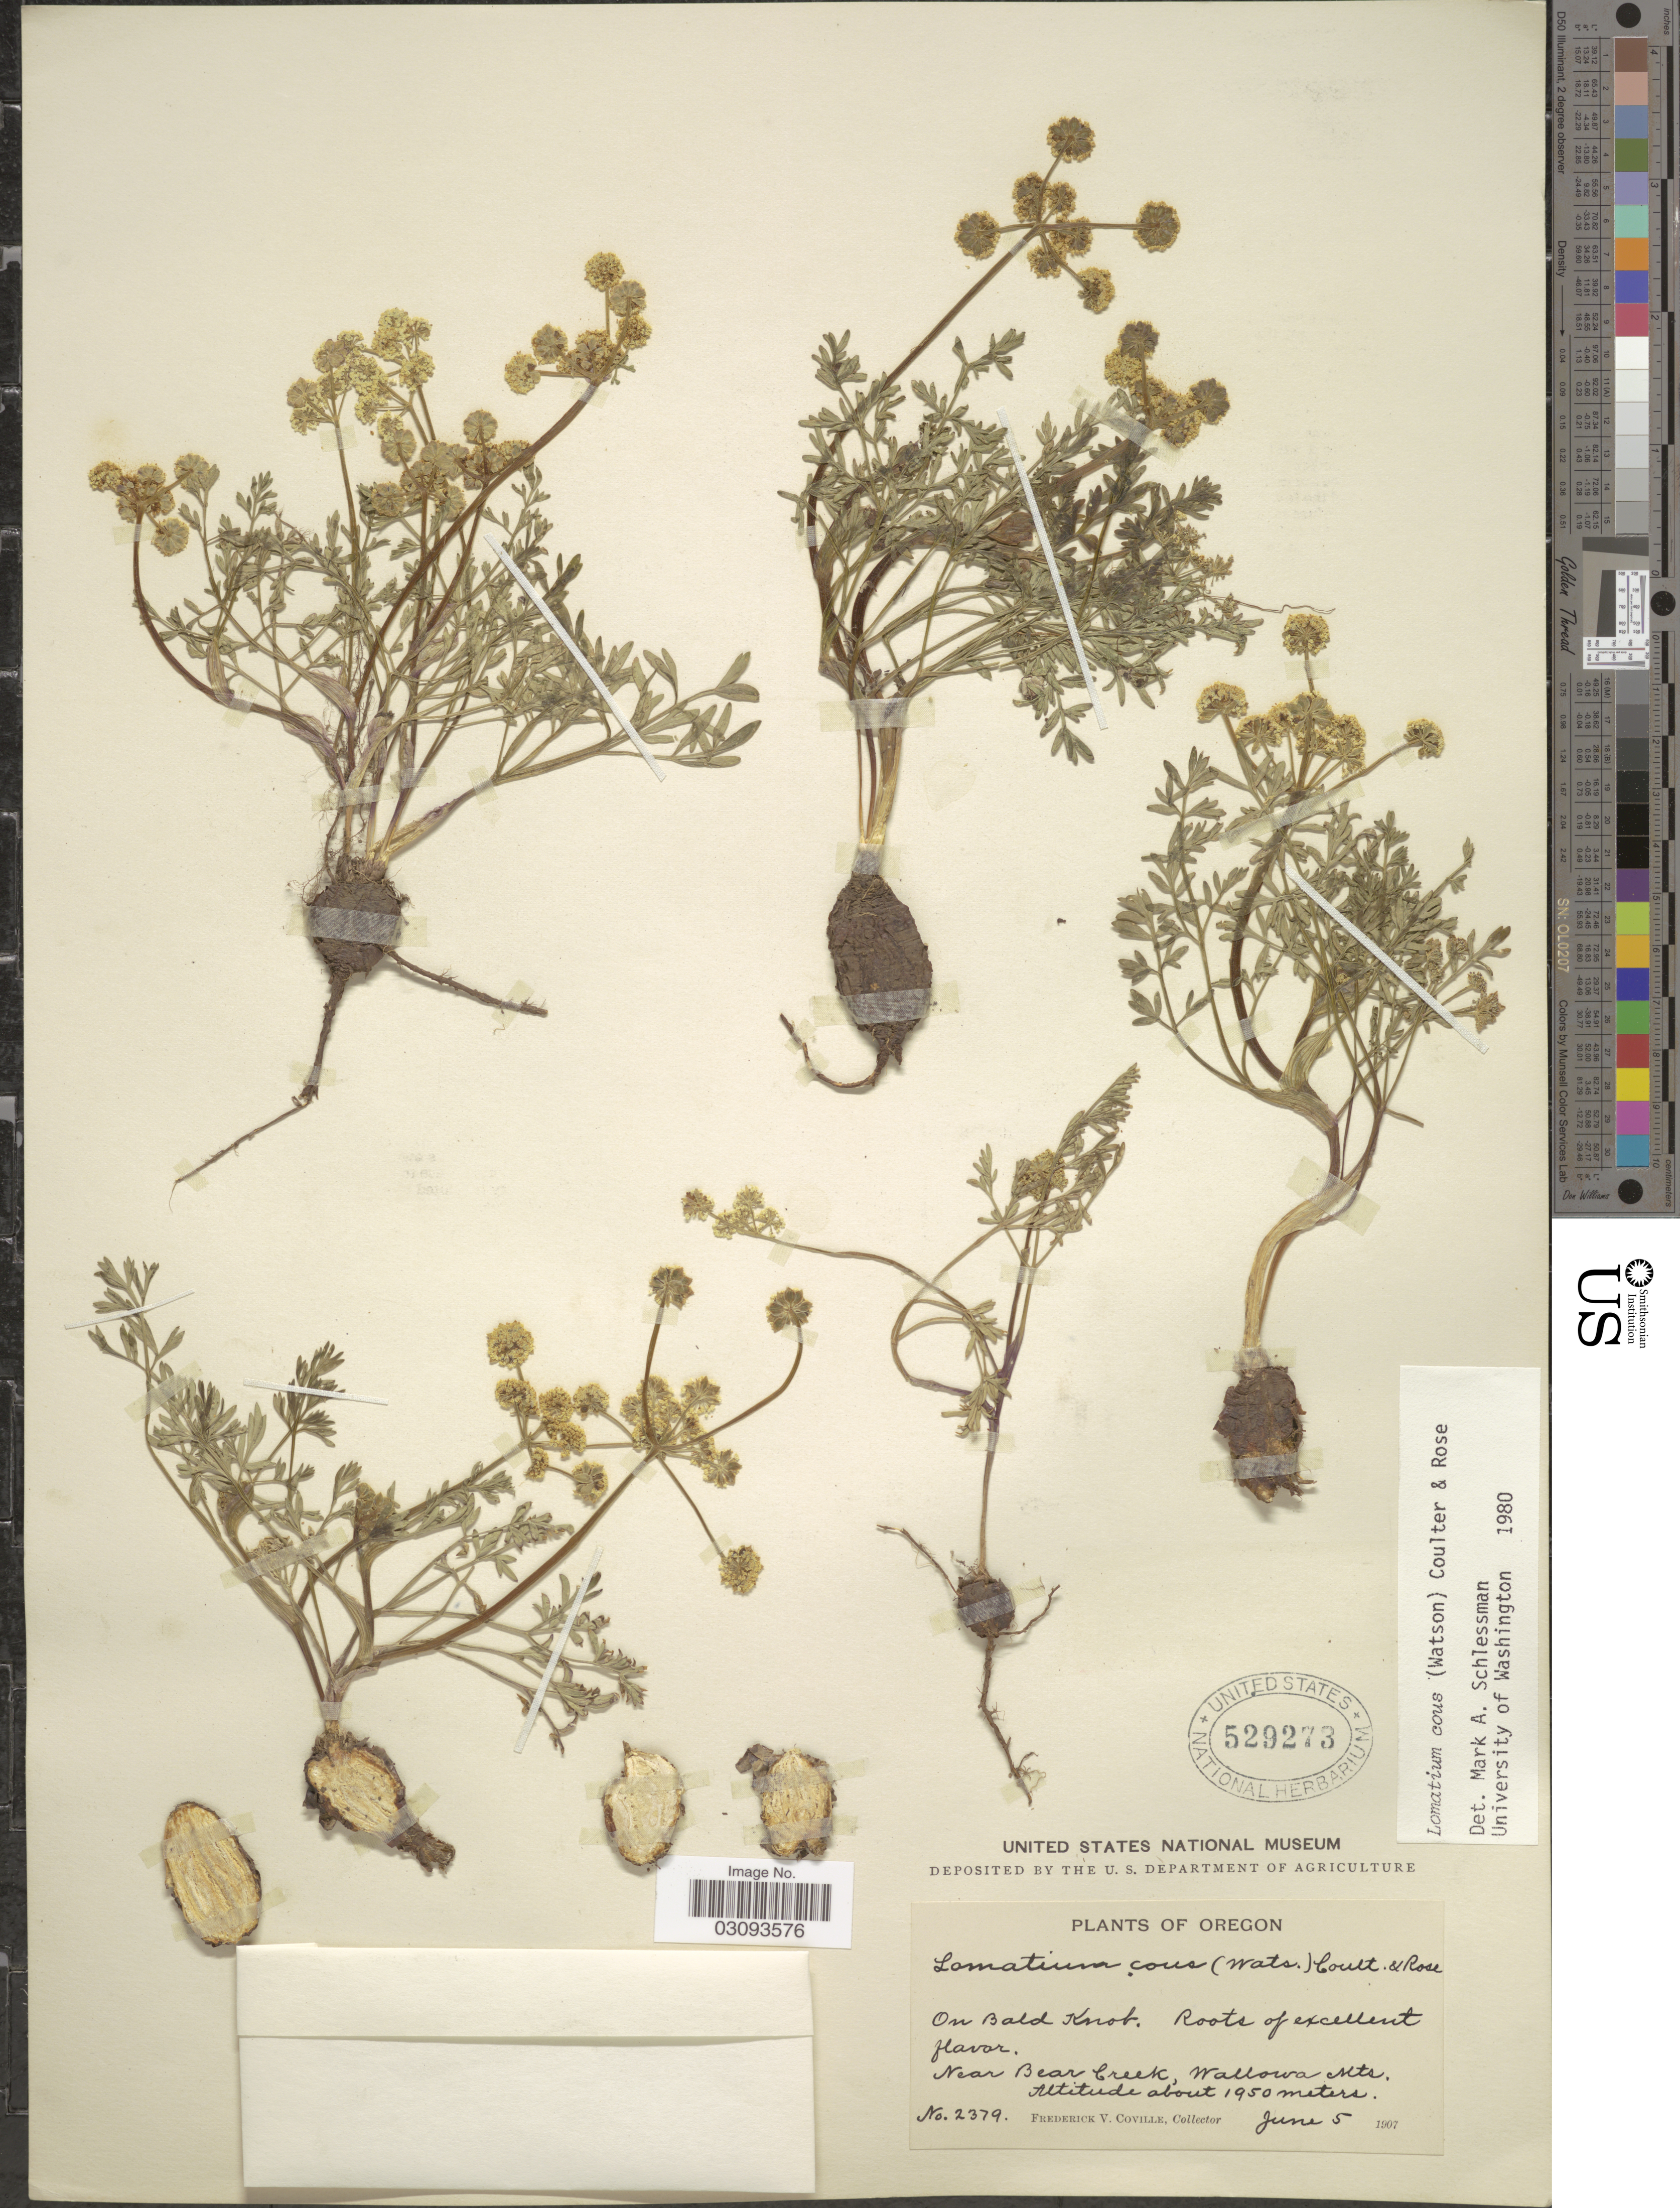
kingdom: Plantae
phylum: Tracheophyta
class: Magnoliopsida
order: Apiales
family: Apiaceae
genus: Lomatium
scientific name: Lomatium cous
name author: (S. Watson) J.M. Coult. & Rose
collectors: F. V. Coville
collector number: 2379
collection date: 1907-06-05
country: United States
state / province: Oregon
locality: On Bald Knob. Near Bear Creek, Wallowa Mts.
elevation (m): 1950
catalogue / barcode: US 529273